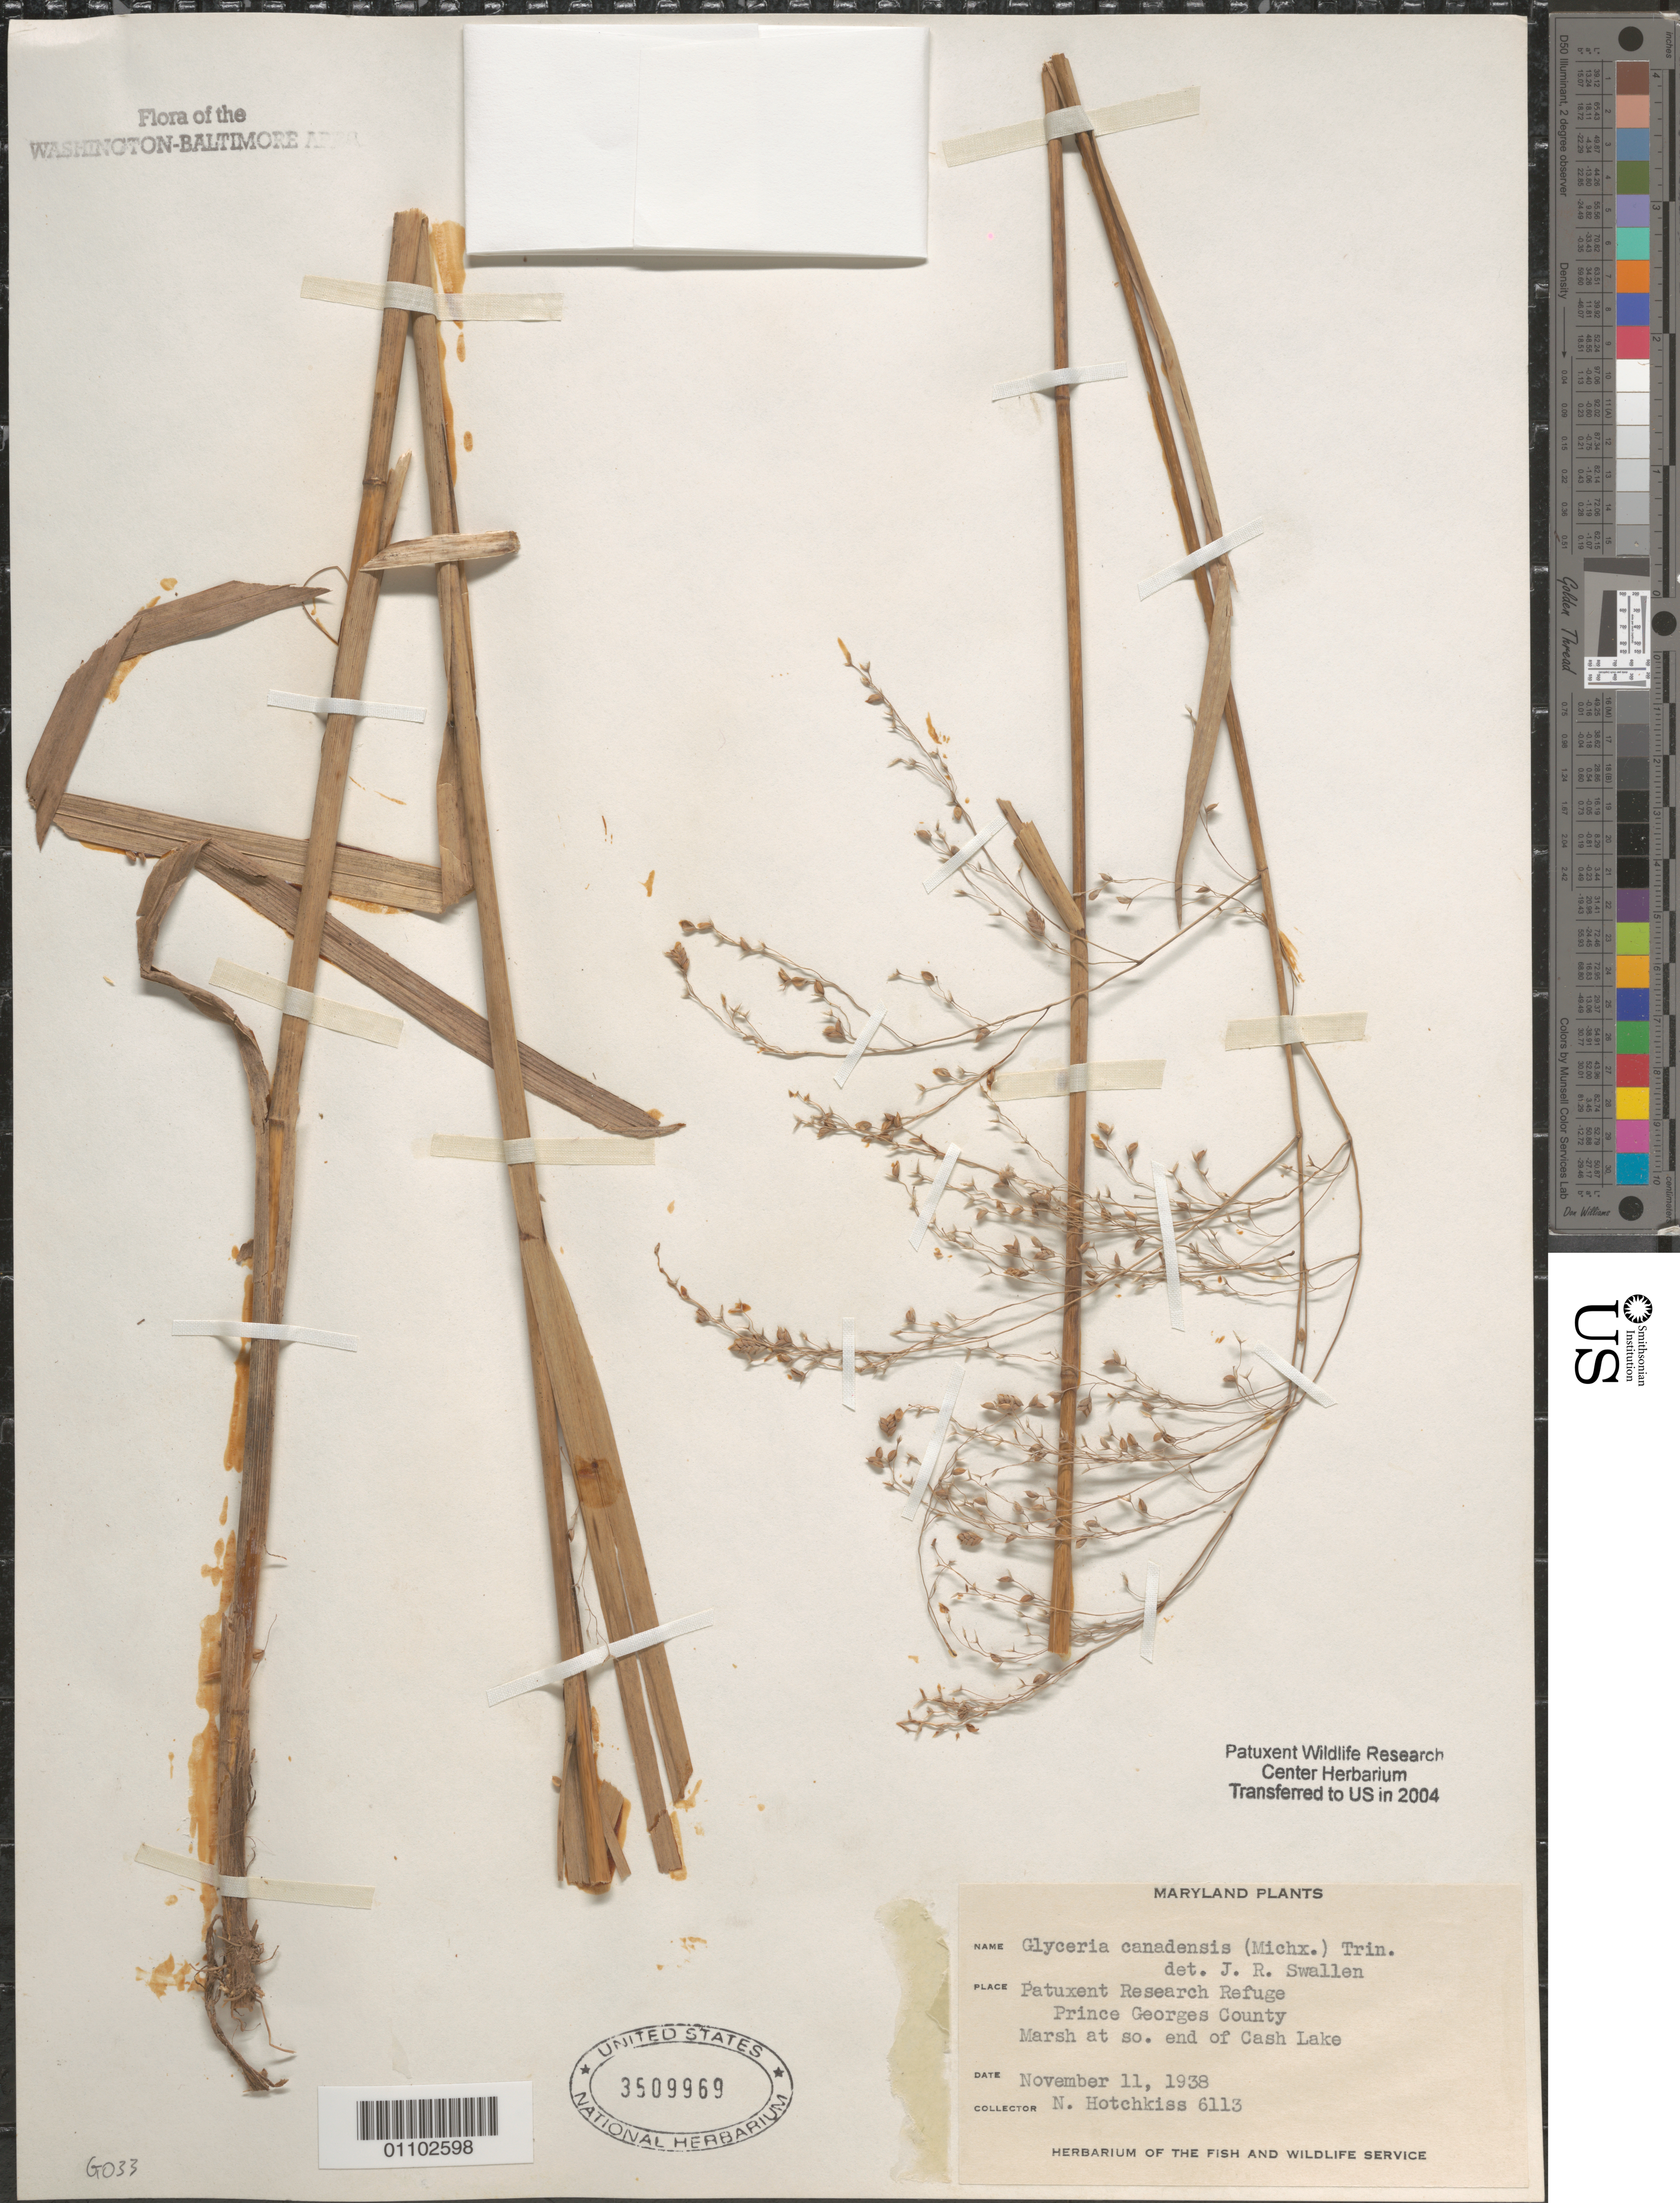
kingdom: Plantae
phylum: Tracheophyta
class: Liliopsida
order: Poales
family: Poaceae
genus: Glyceria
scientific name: Glyceria canadensis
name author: (Michx.) Trin.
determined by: Swallen, Jason R.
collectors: N. Hotchkiss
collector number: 6113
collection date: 1938-11-11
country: United States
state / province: Maryland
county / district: Prince George's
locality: Patuxent Research Refuge, marsh at s. end of Cash Lake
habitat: Marsh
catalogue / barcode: US 3509969